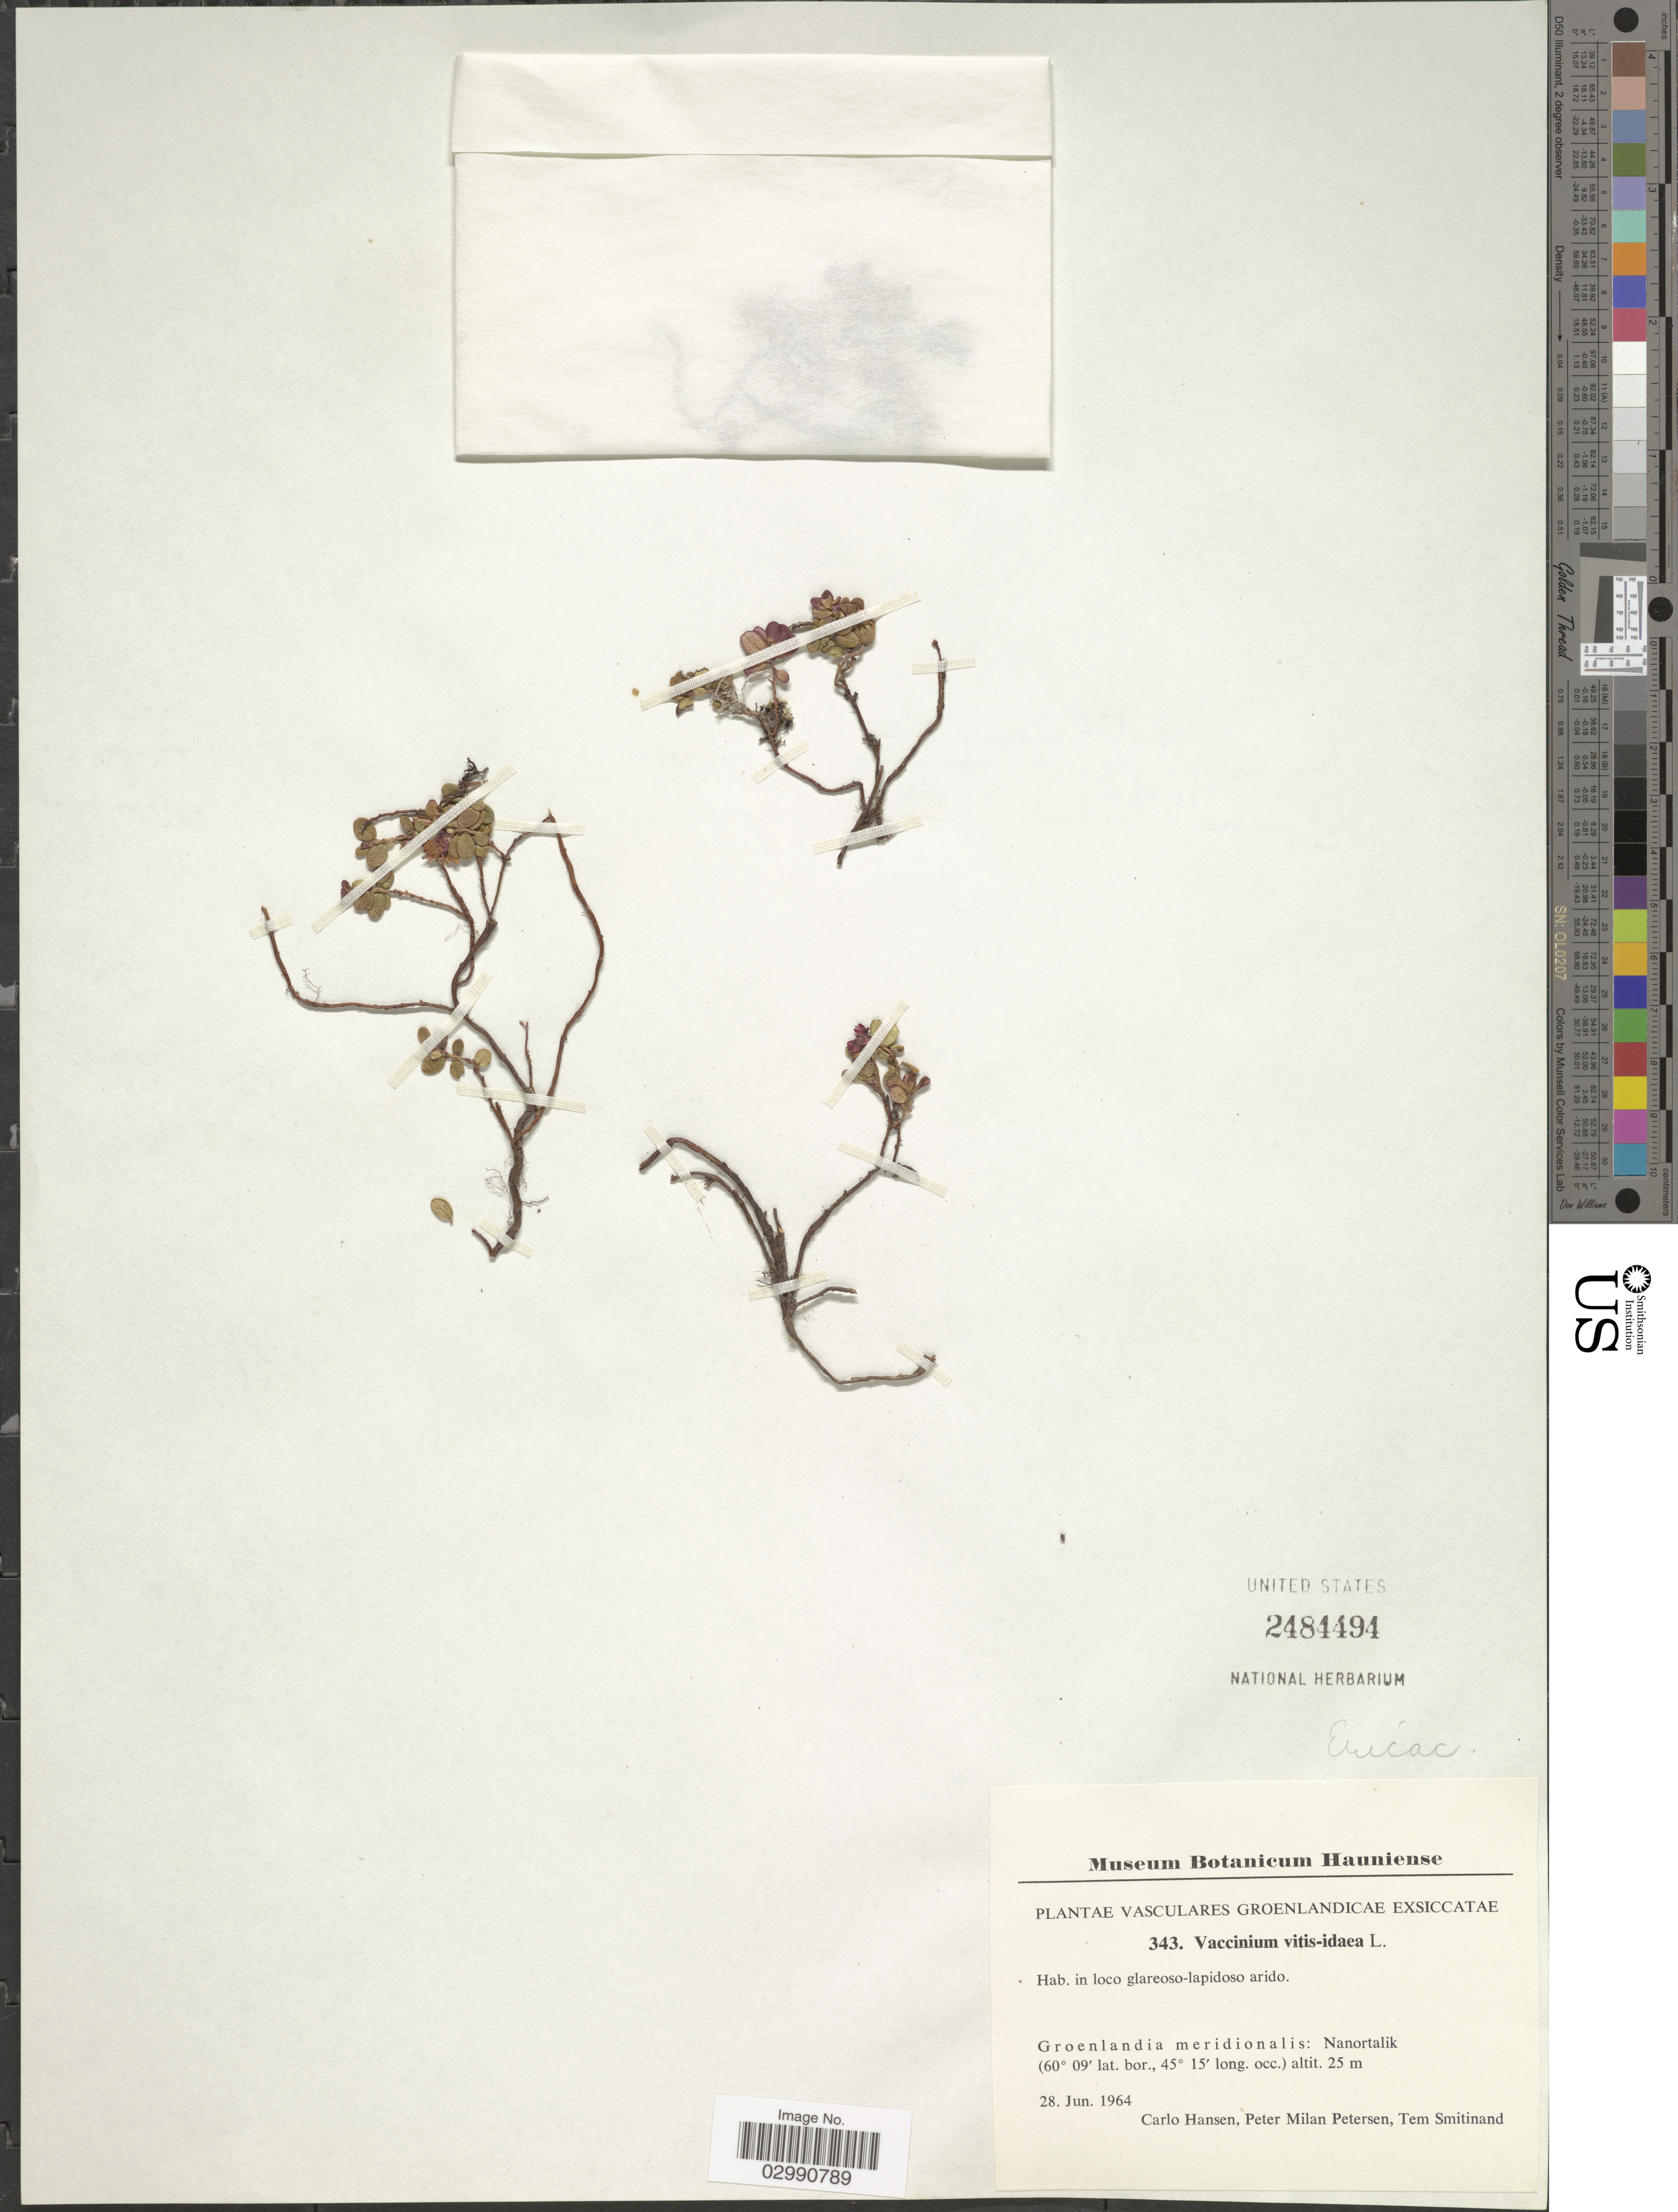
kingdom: Plantae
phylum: Tracheophyta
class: Magnoliopsida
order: Ericales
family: Ericaceae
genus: Vaccinium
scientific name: Vaccinium vitis-idaea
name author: L.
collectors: C. Hansen, P. Petersen & T. Smitinand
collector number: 343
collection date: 1964-06-28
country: Greenland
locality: Groenlandia meridionalis: Nanortalik.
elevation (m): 25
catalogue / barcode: US 2484494